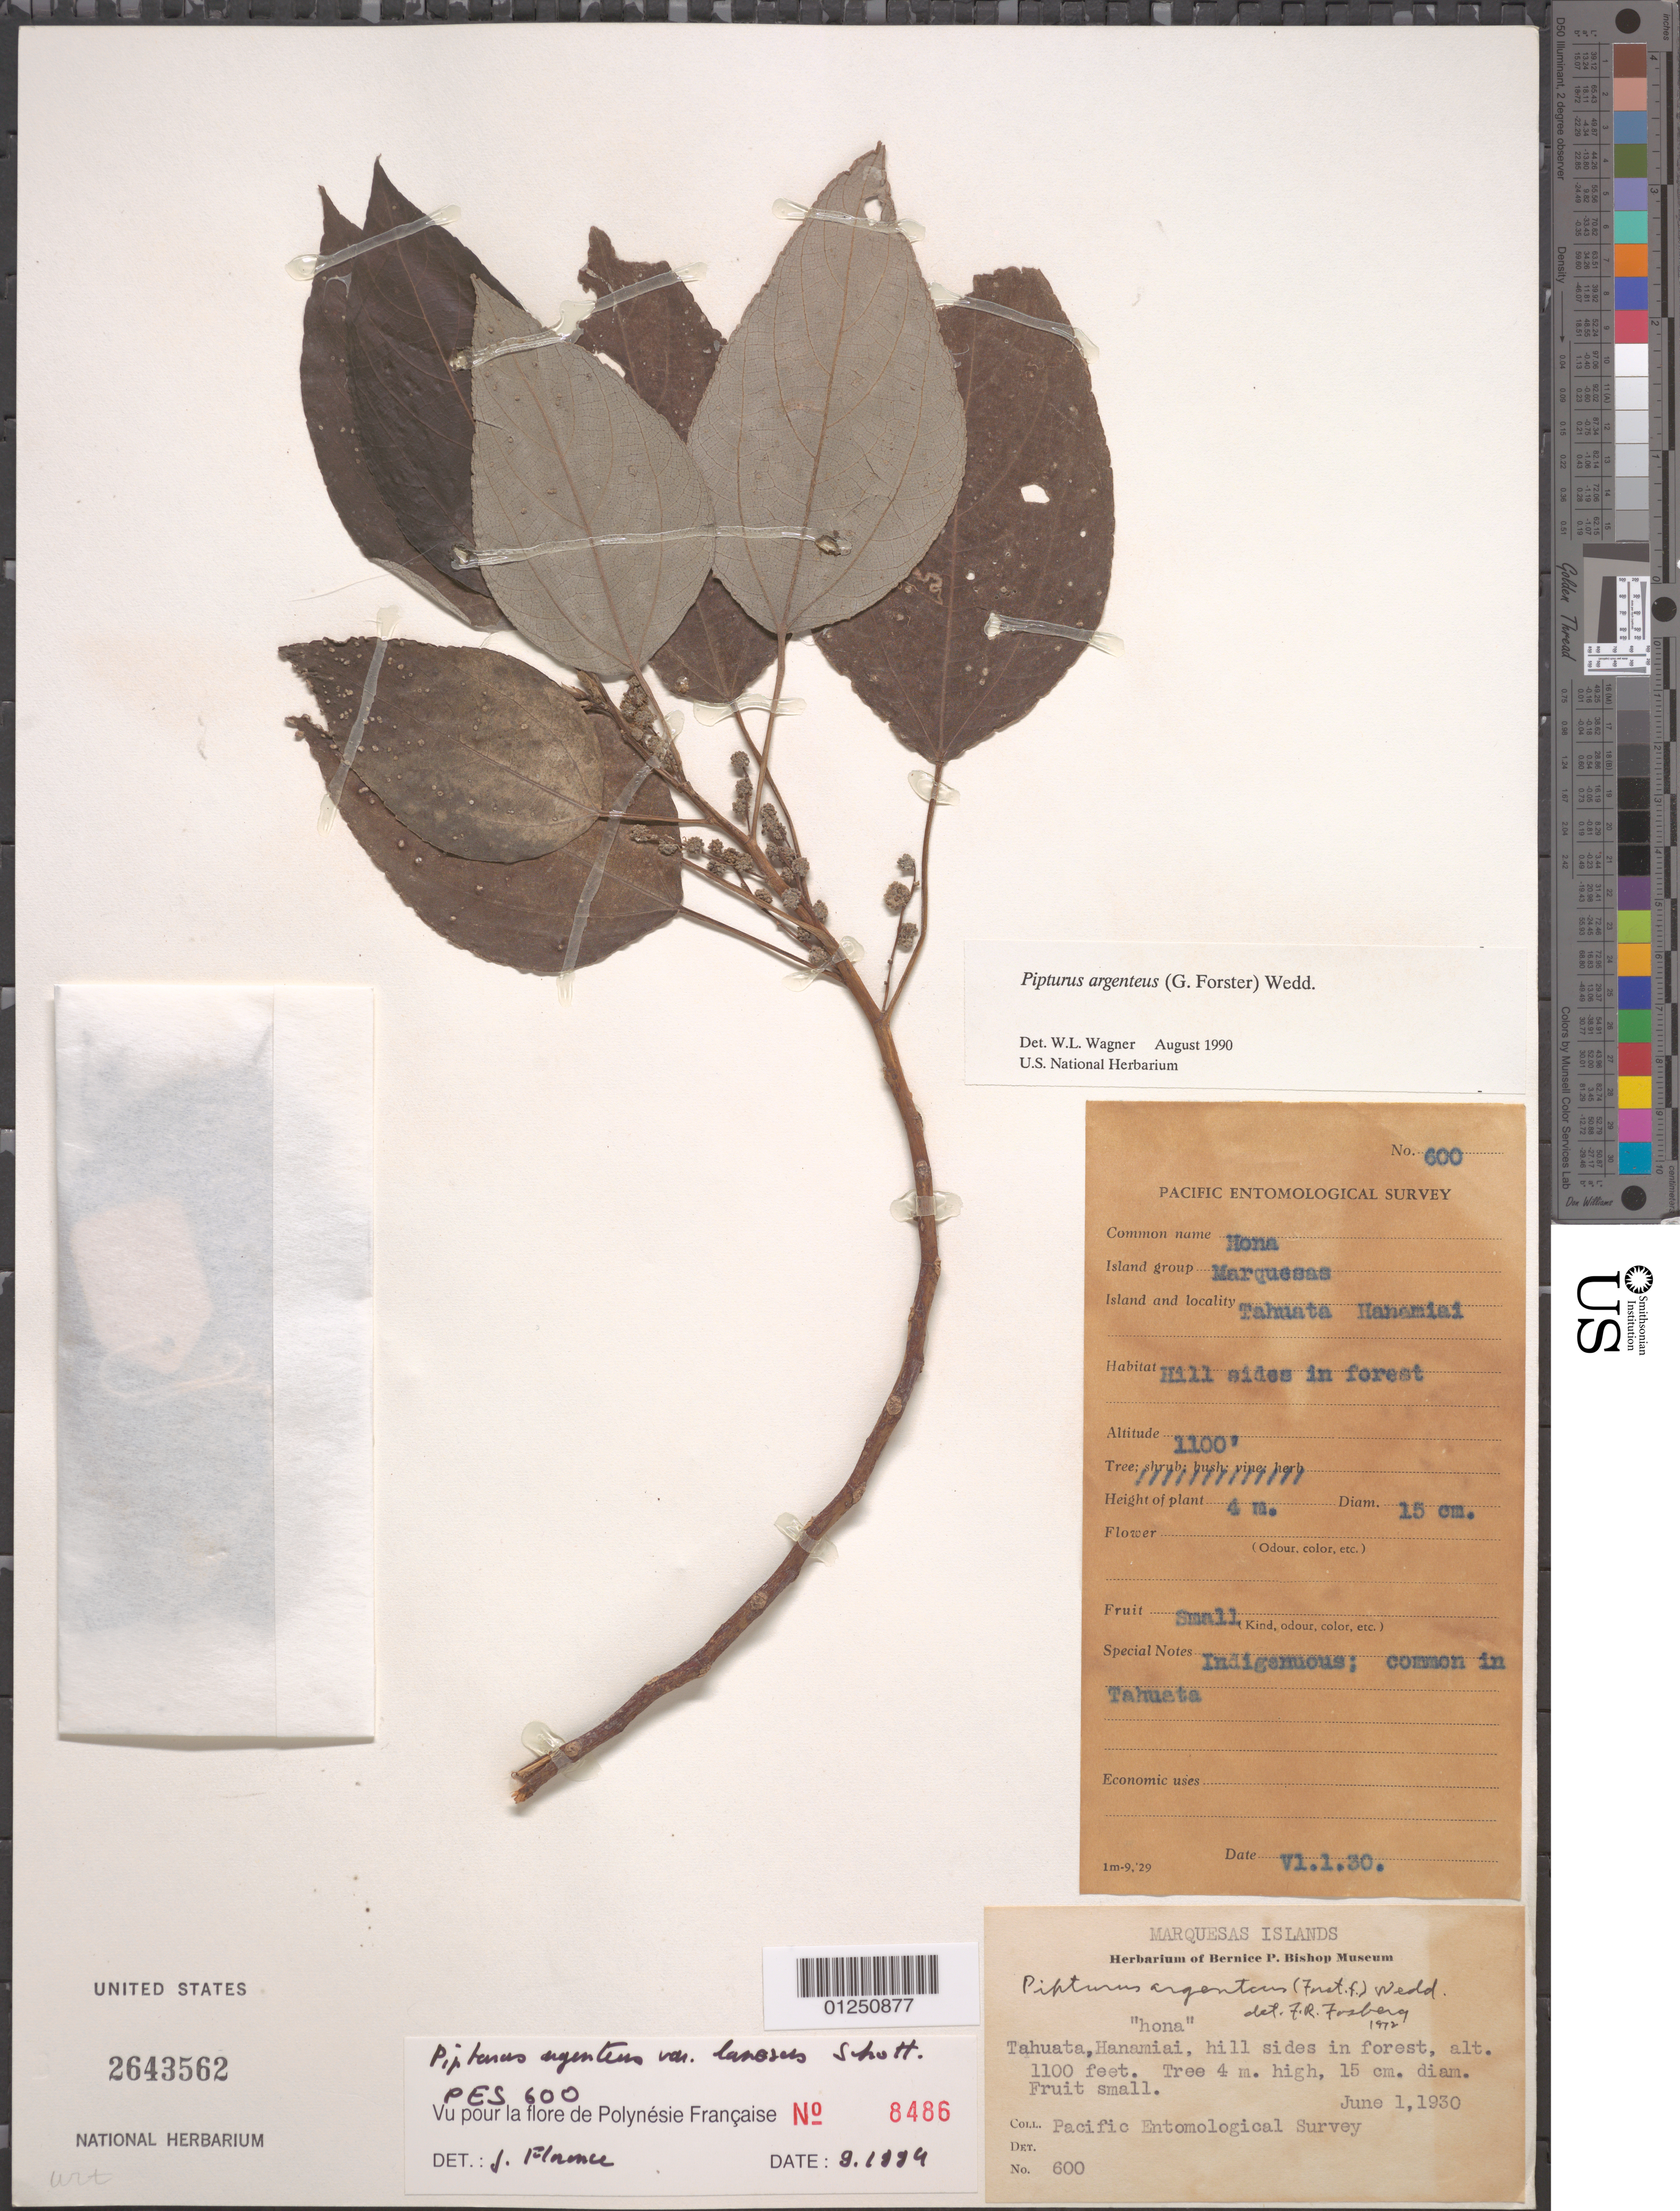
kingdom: Plantae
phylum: Tracheophyta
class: Magnoliopsida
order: Rosales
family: Urticaceae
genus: Pipturus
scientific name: Pipturus argenteus var. lanosus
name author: Schott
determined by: Florence, J.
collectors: Pacific Entomological Survey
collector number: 600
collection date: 1930-06-01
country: French Polynesia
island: Tahuata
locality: Hanamiai, hillsides in forest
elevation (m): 335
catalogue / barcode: US 2643562